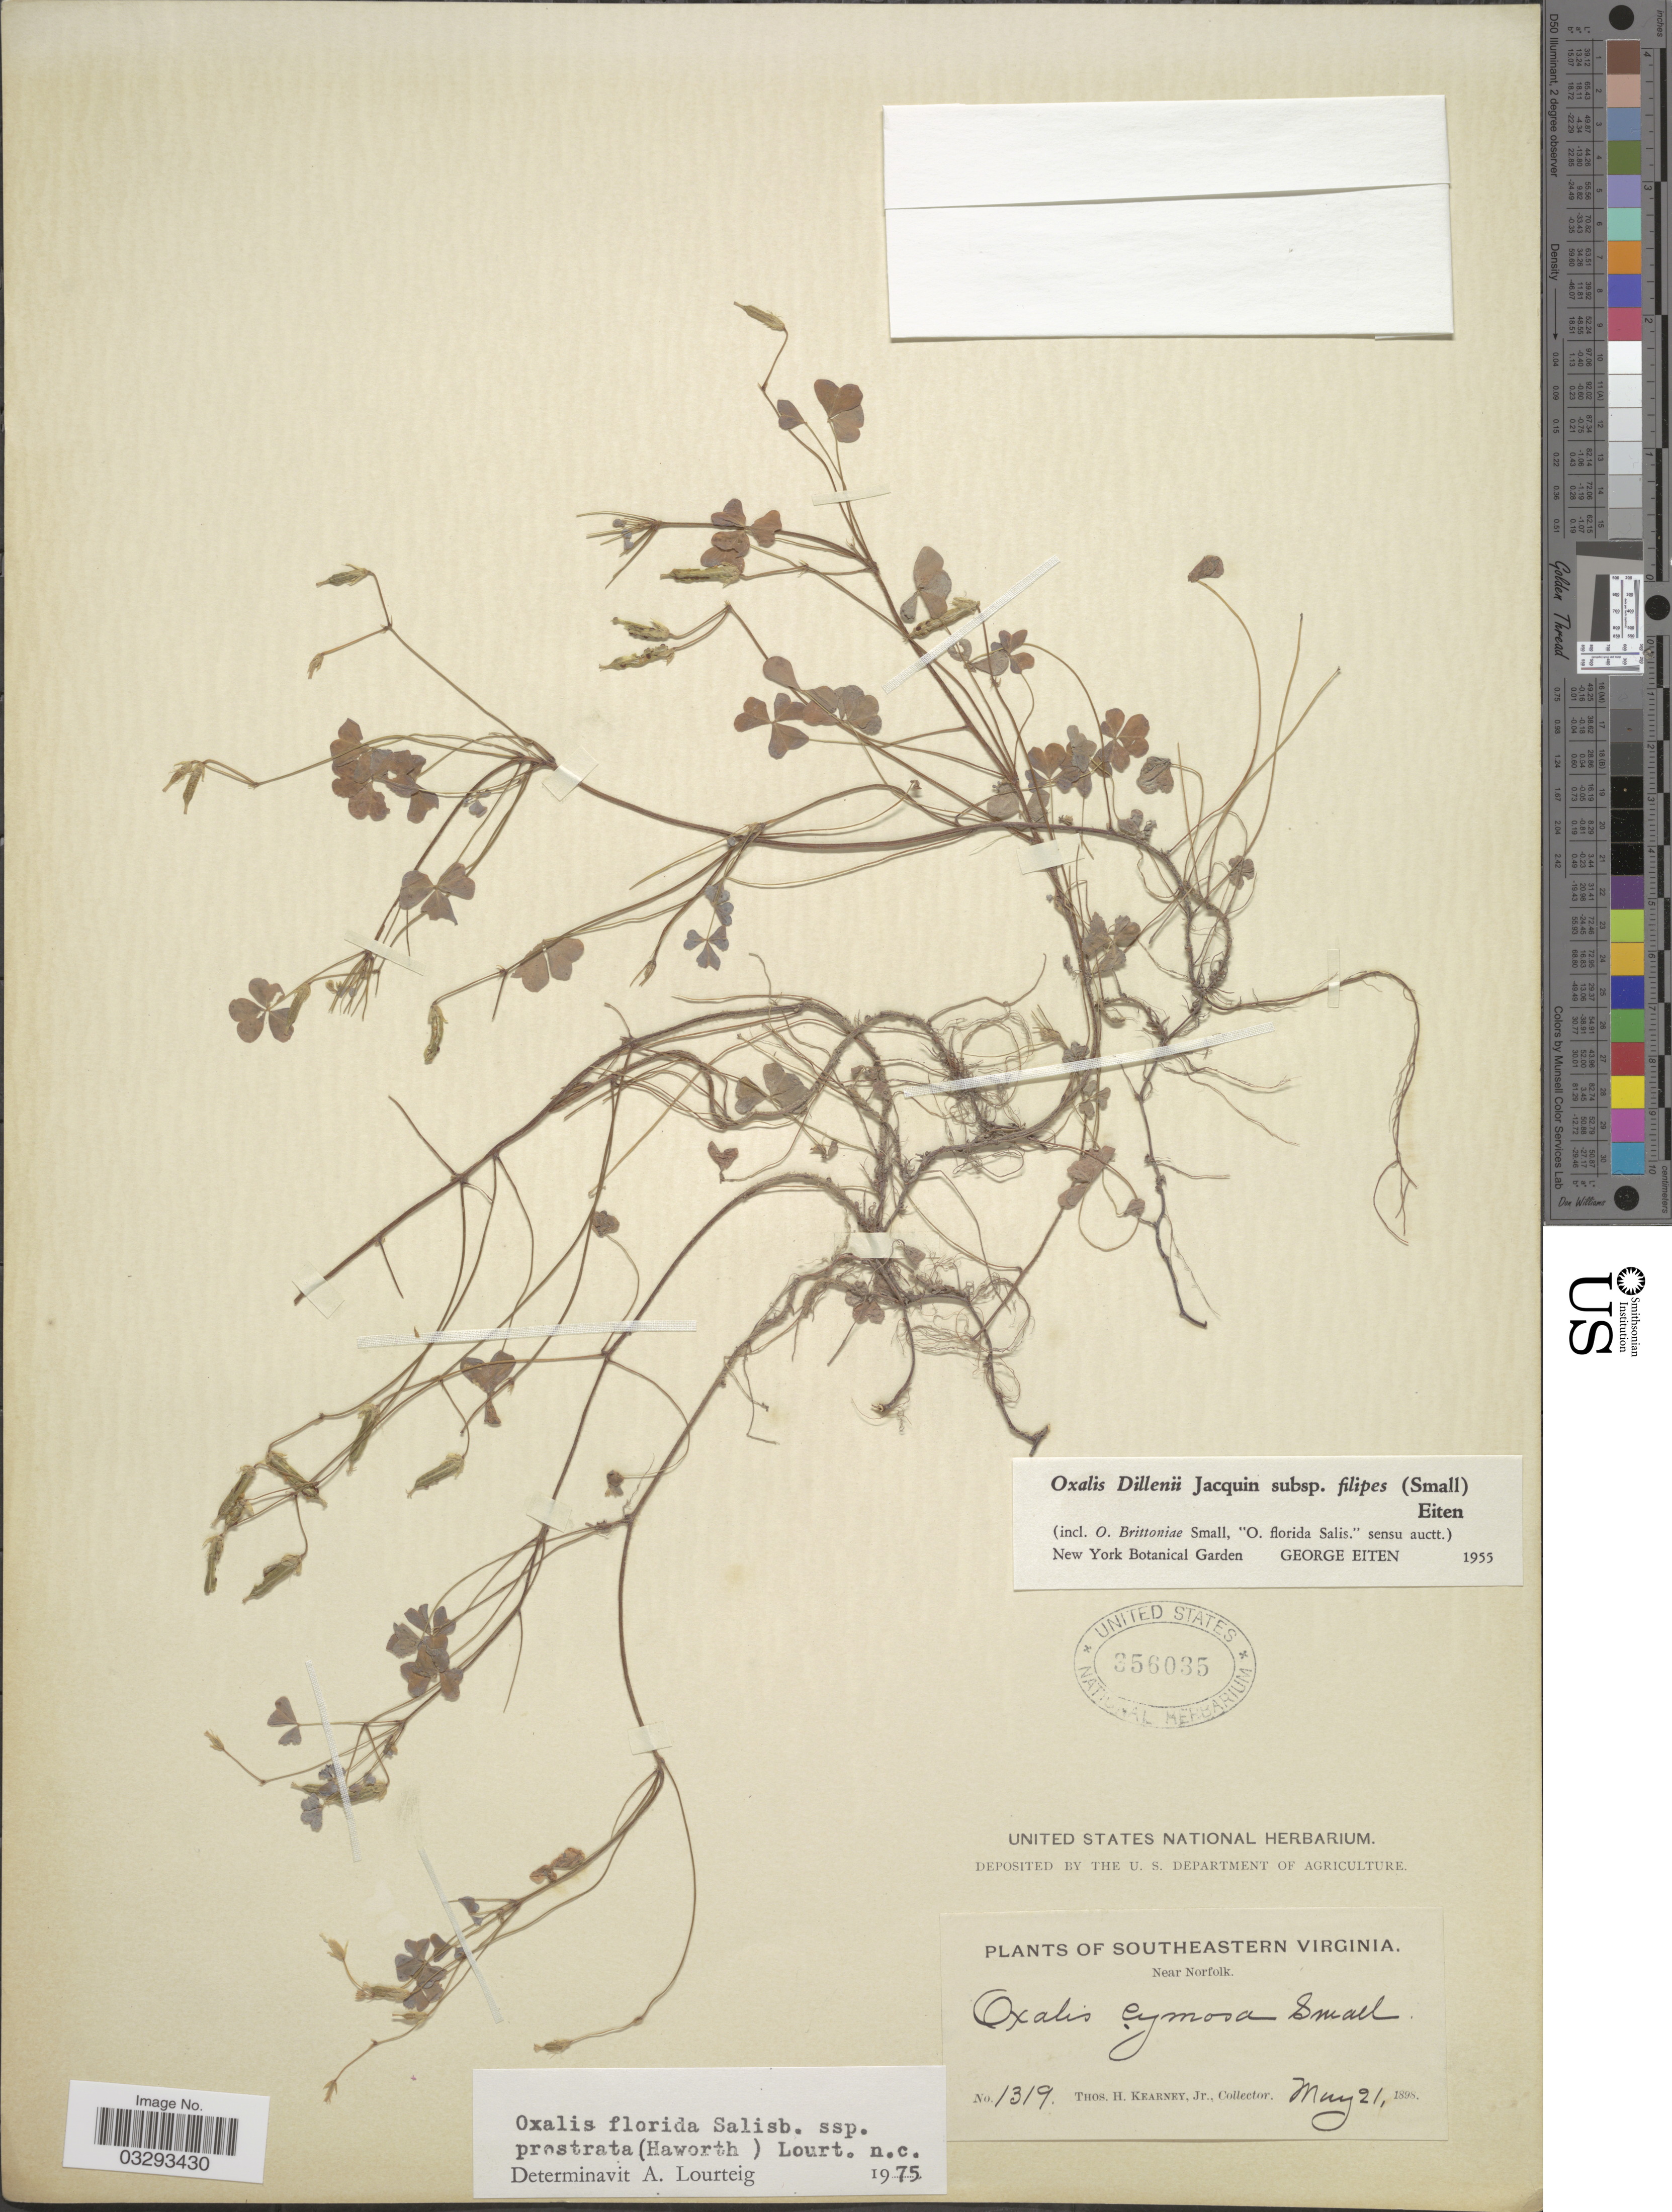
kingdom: Plantae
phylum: Tracheophyta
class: Magnoliopsida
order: Oxalidales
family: Oxalidaceae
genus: Oxalis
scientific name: Oxalis florida subsp. prostrata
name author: (Haw.) Lourteig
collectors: T. H. Kearney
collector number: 1319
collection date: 1898-05-21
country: United States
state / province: Virginia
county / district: City of Norfolk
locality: Southeastern Virginia. Near Norfolk.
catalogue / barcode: US 356035